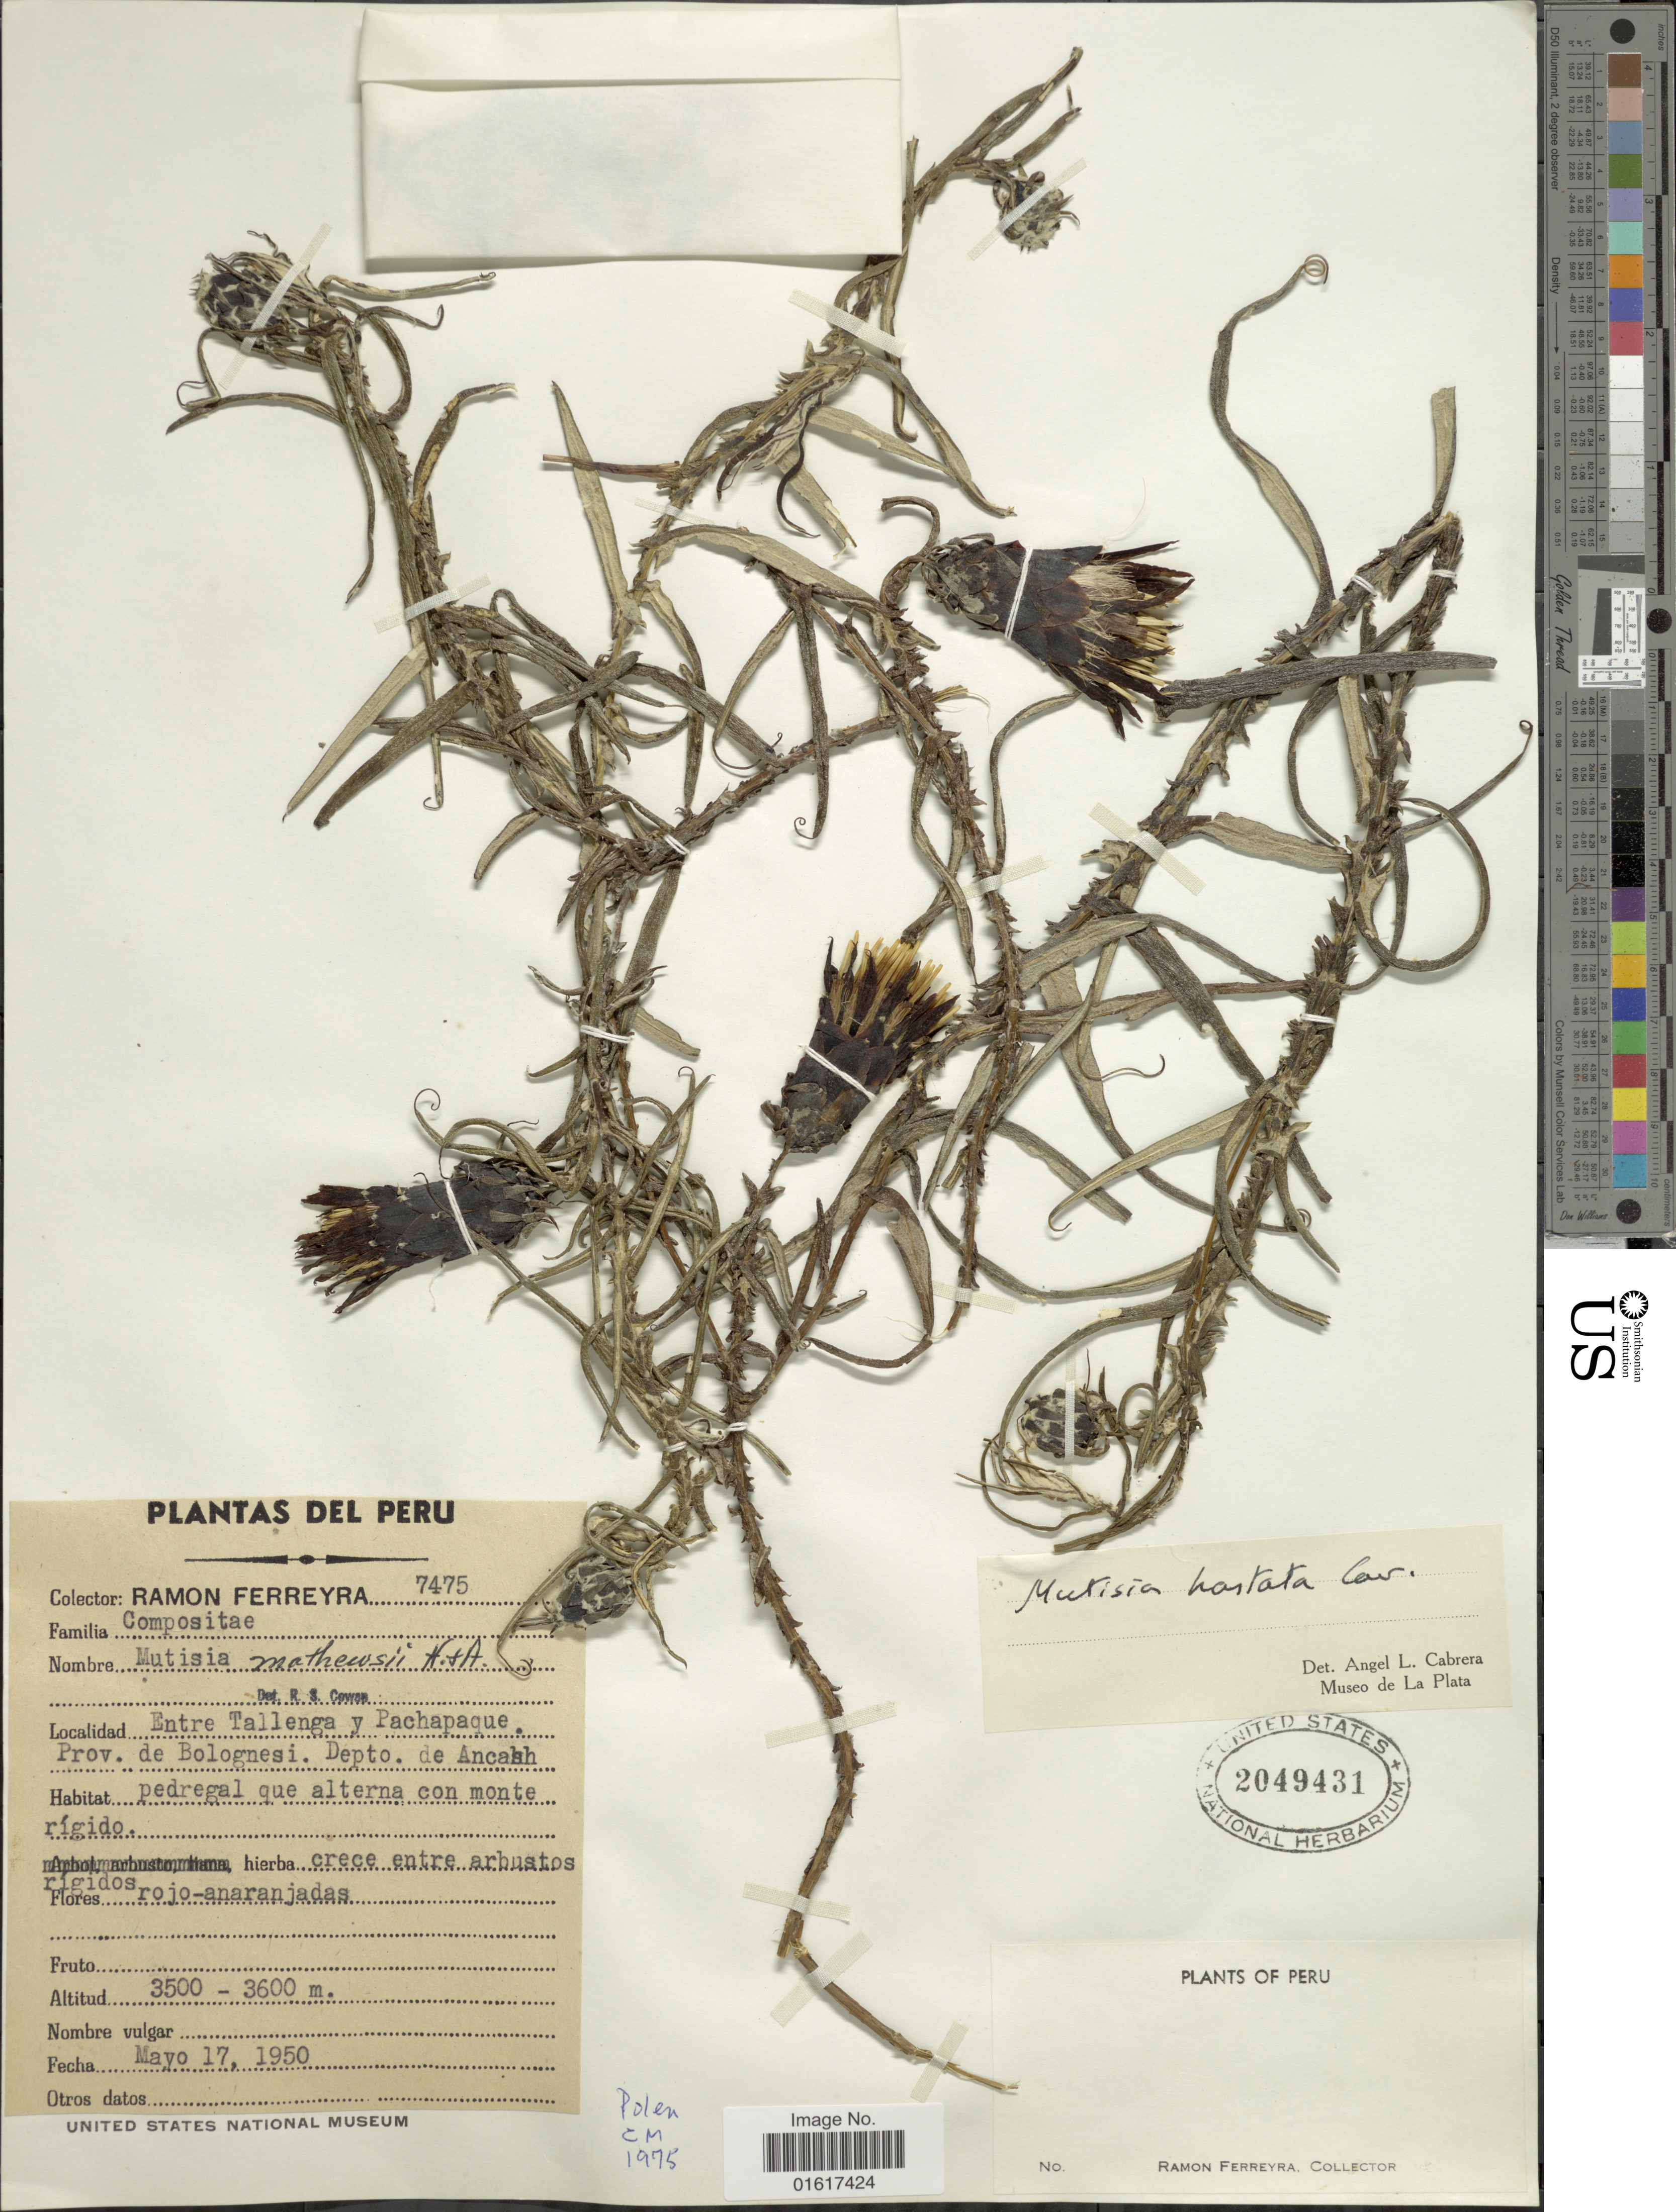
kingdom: Plantae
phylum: Tracheophyta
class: Magnoliopsida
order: Asterales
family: Asteraceae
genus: Mutisia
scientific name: Mutisia cochabambensis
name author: Hieron.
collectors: R. A. Ferreyra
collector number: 7475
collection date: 1950-05-17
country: Peru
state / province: Ancash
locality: Entre Tallenga y Pachapaque. Prov. de Bolognesi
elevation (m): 3500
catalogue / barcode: US 2049431